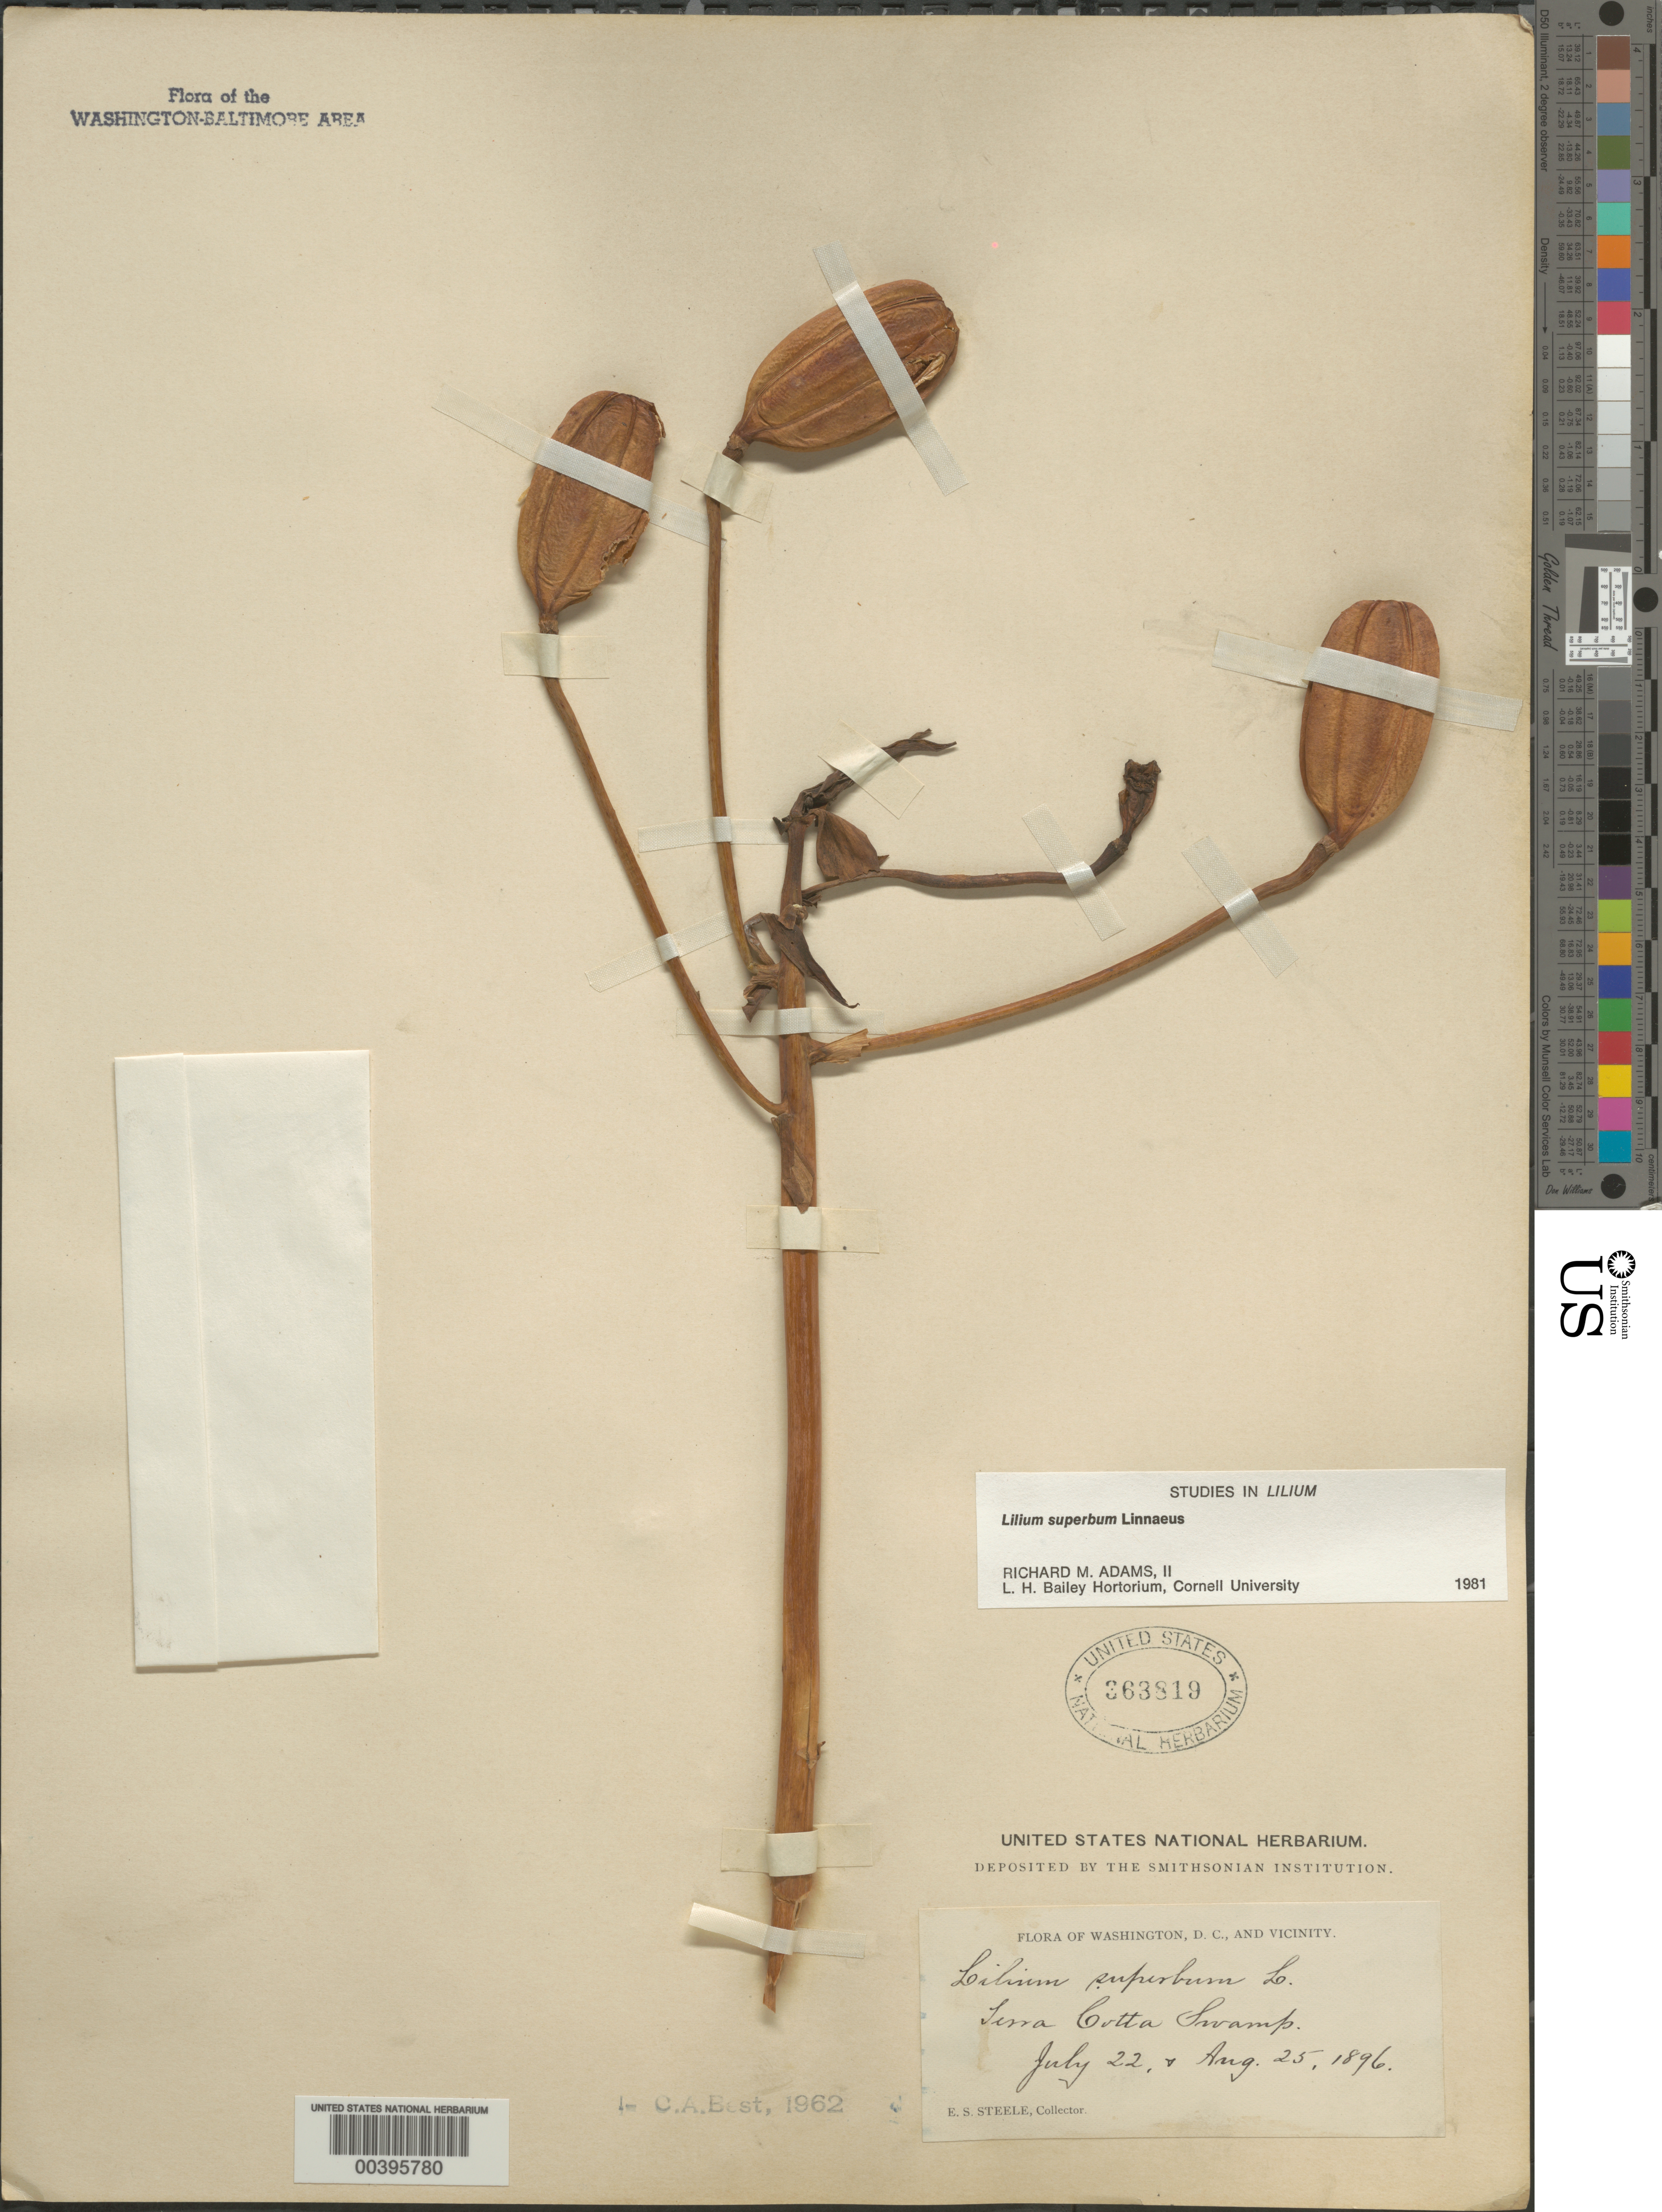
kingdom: Plantae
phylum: Tracheophyta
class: Liliopsida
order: Liliales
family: Liliaceae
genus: Lilium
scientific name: Lilium superbum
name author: L.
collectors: E. Steele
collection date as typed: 22 Jul 1896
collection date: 1896-07-22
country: United States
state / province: District of Columbia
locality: Terra Cotta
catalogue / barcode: US 363819